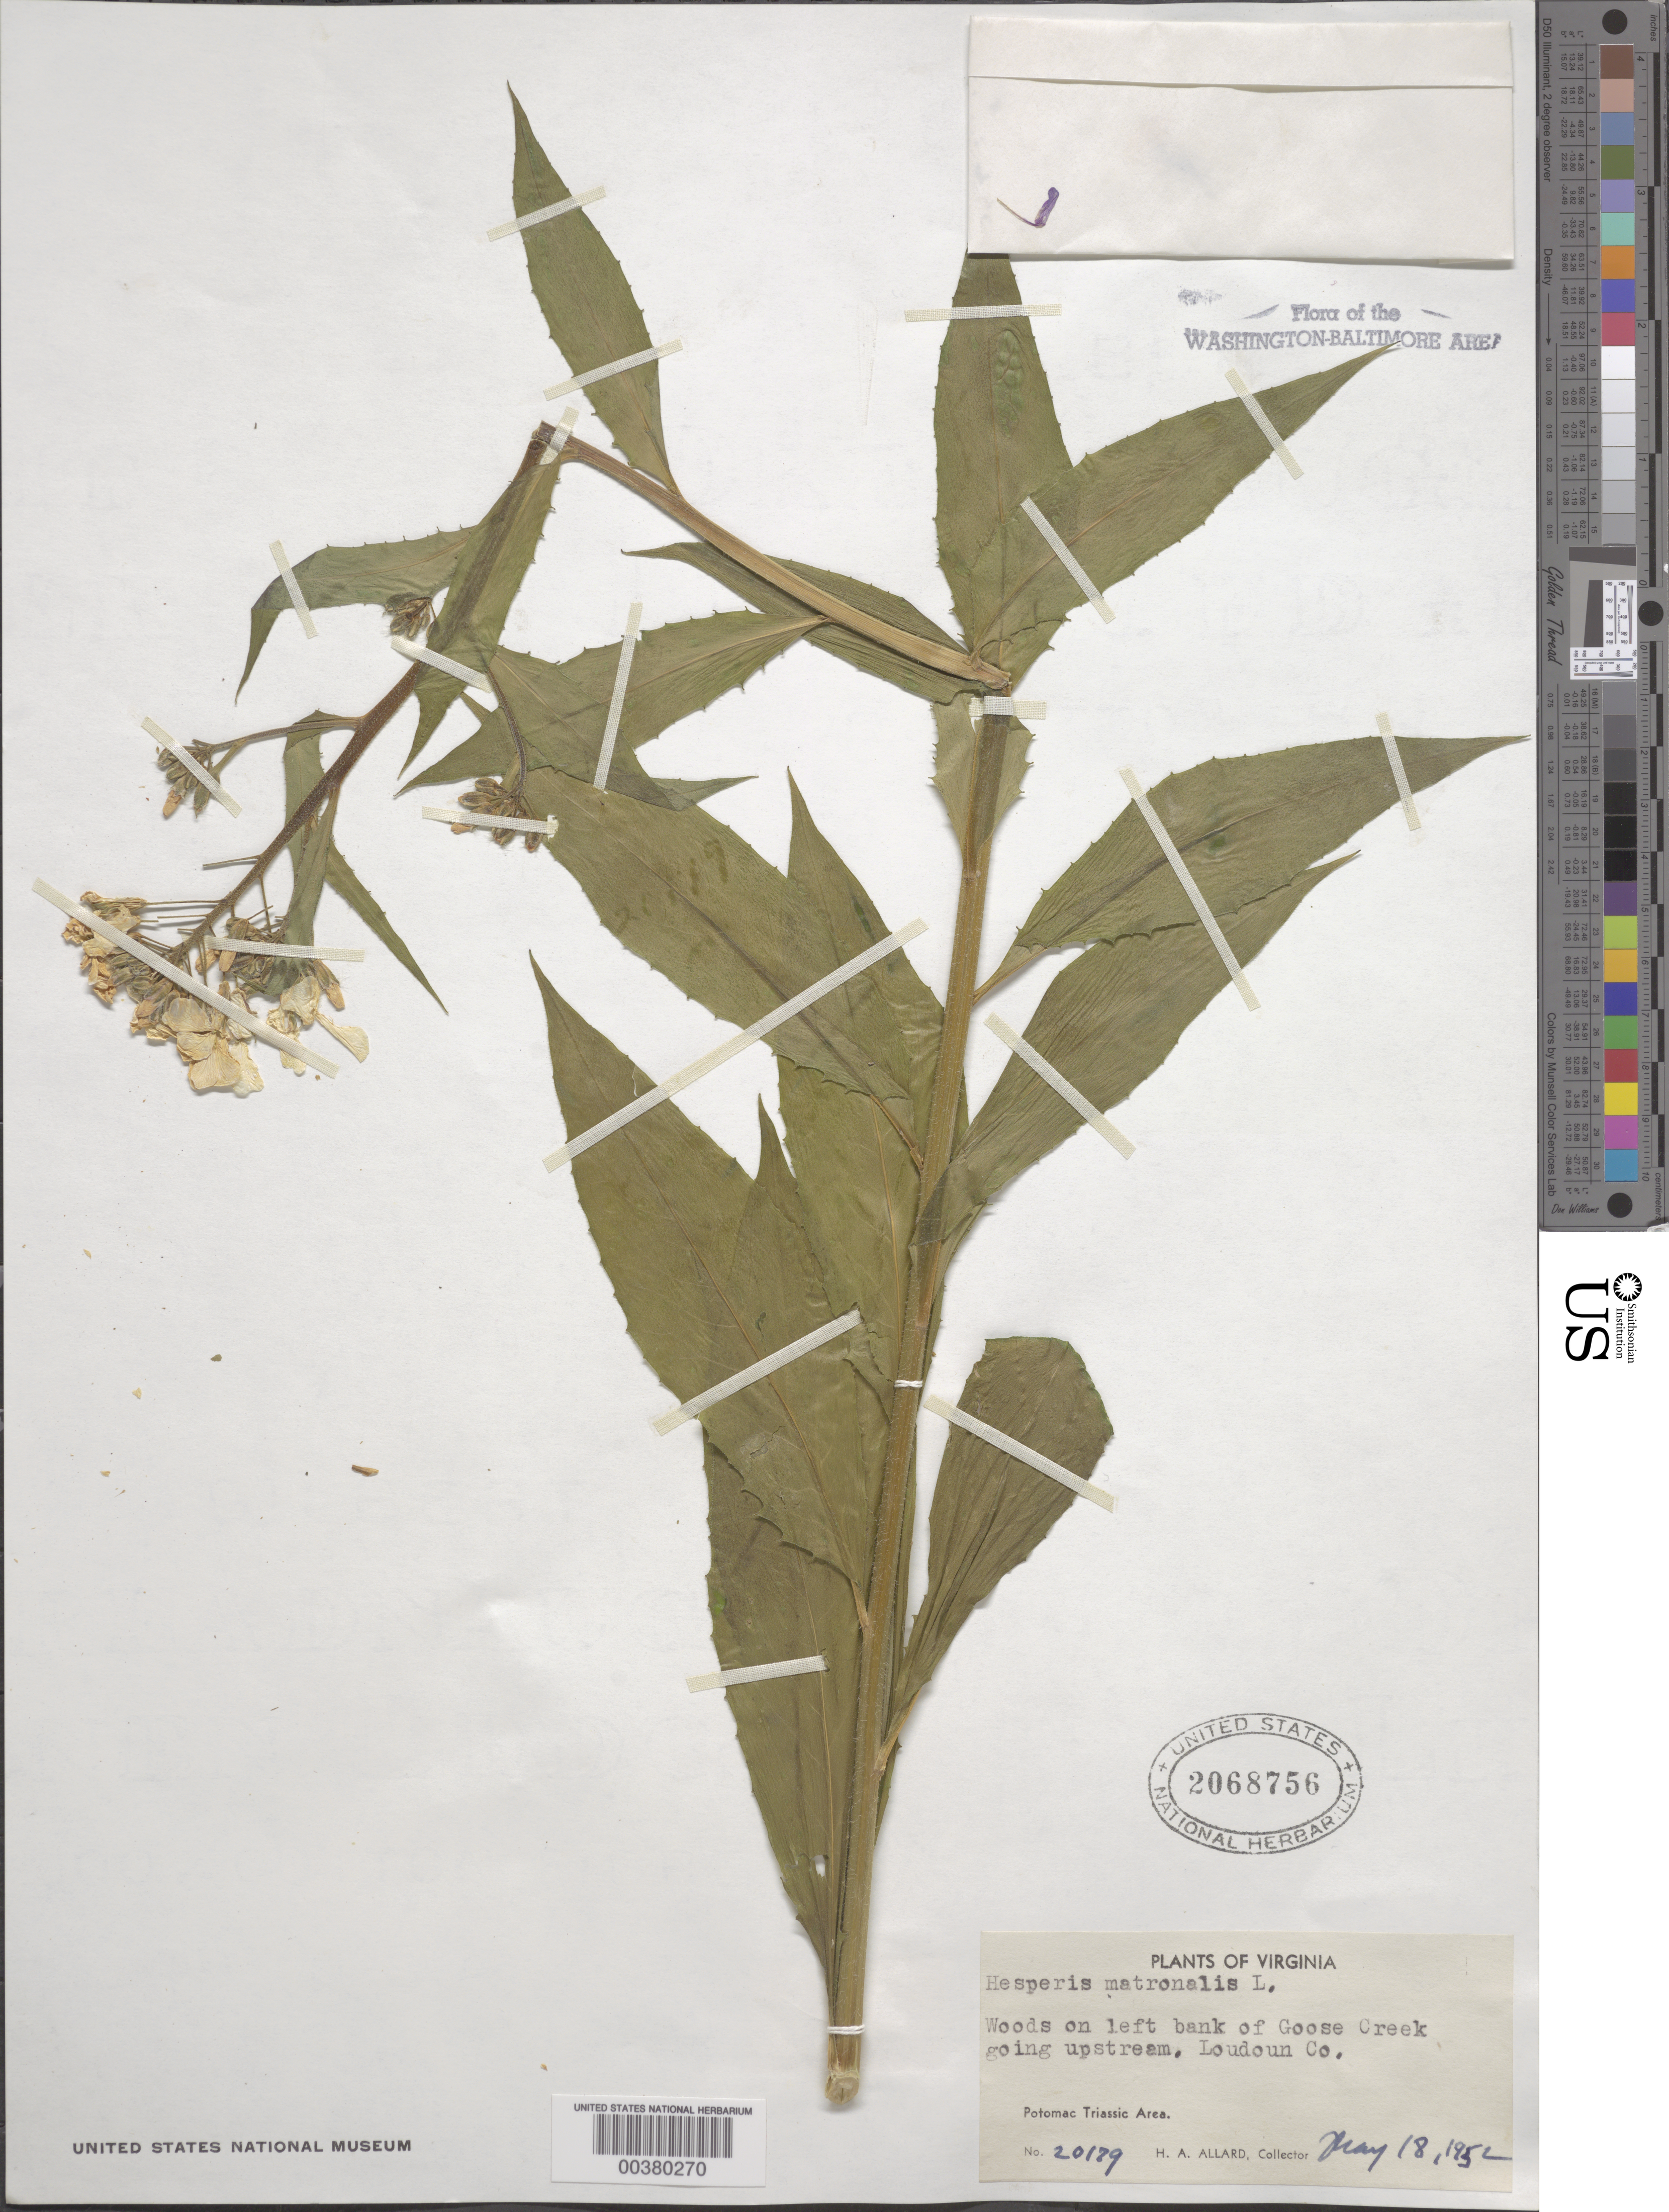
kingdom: Plantae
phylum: Tracheophyta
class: Magnoliopsida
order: Brassicales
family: Brassicaceae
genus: Hesperis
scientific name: Hesperis matronalis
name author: L.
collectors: H. A. Allard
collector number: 20179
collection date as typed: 18 May 1952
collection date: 1952-05-18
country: United States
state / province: Virginia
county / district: Loudoun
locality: Goose Creek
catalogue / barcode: US 2068756